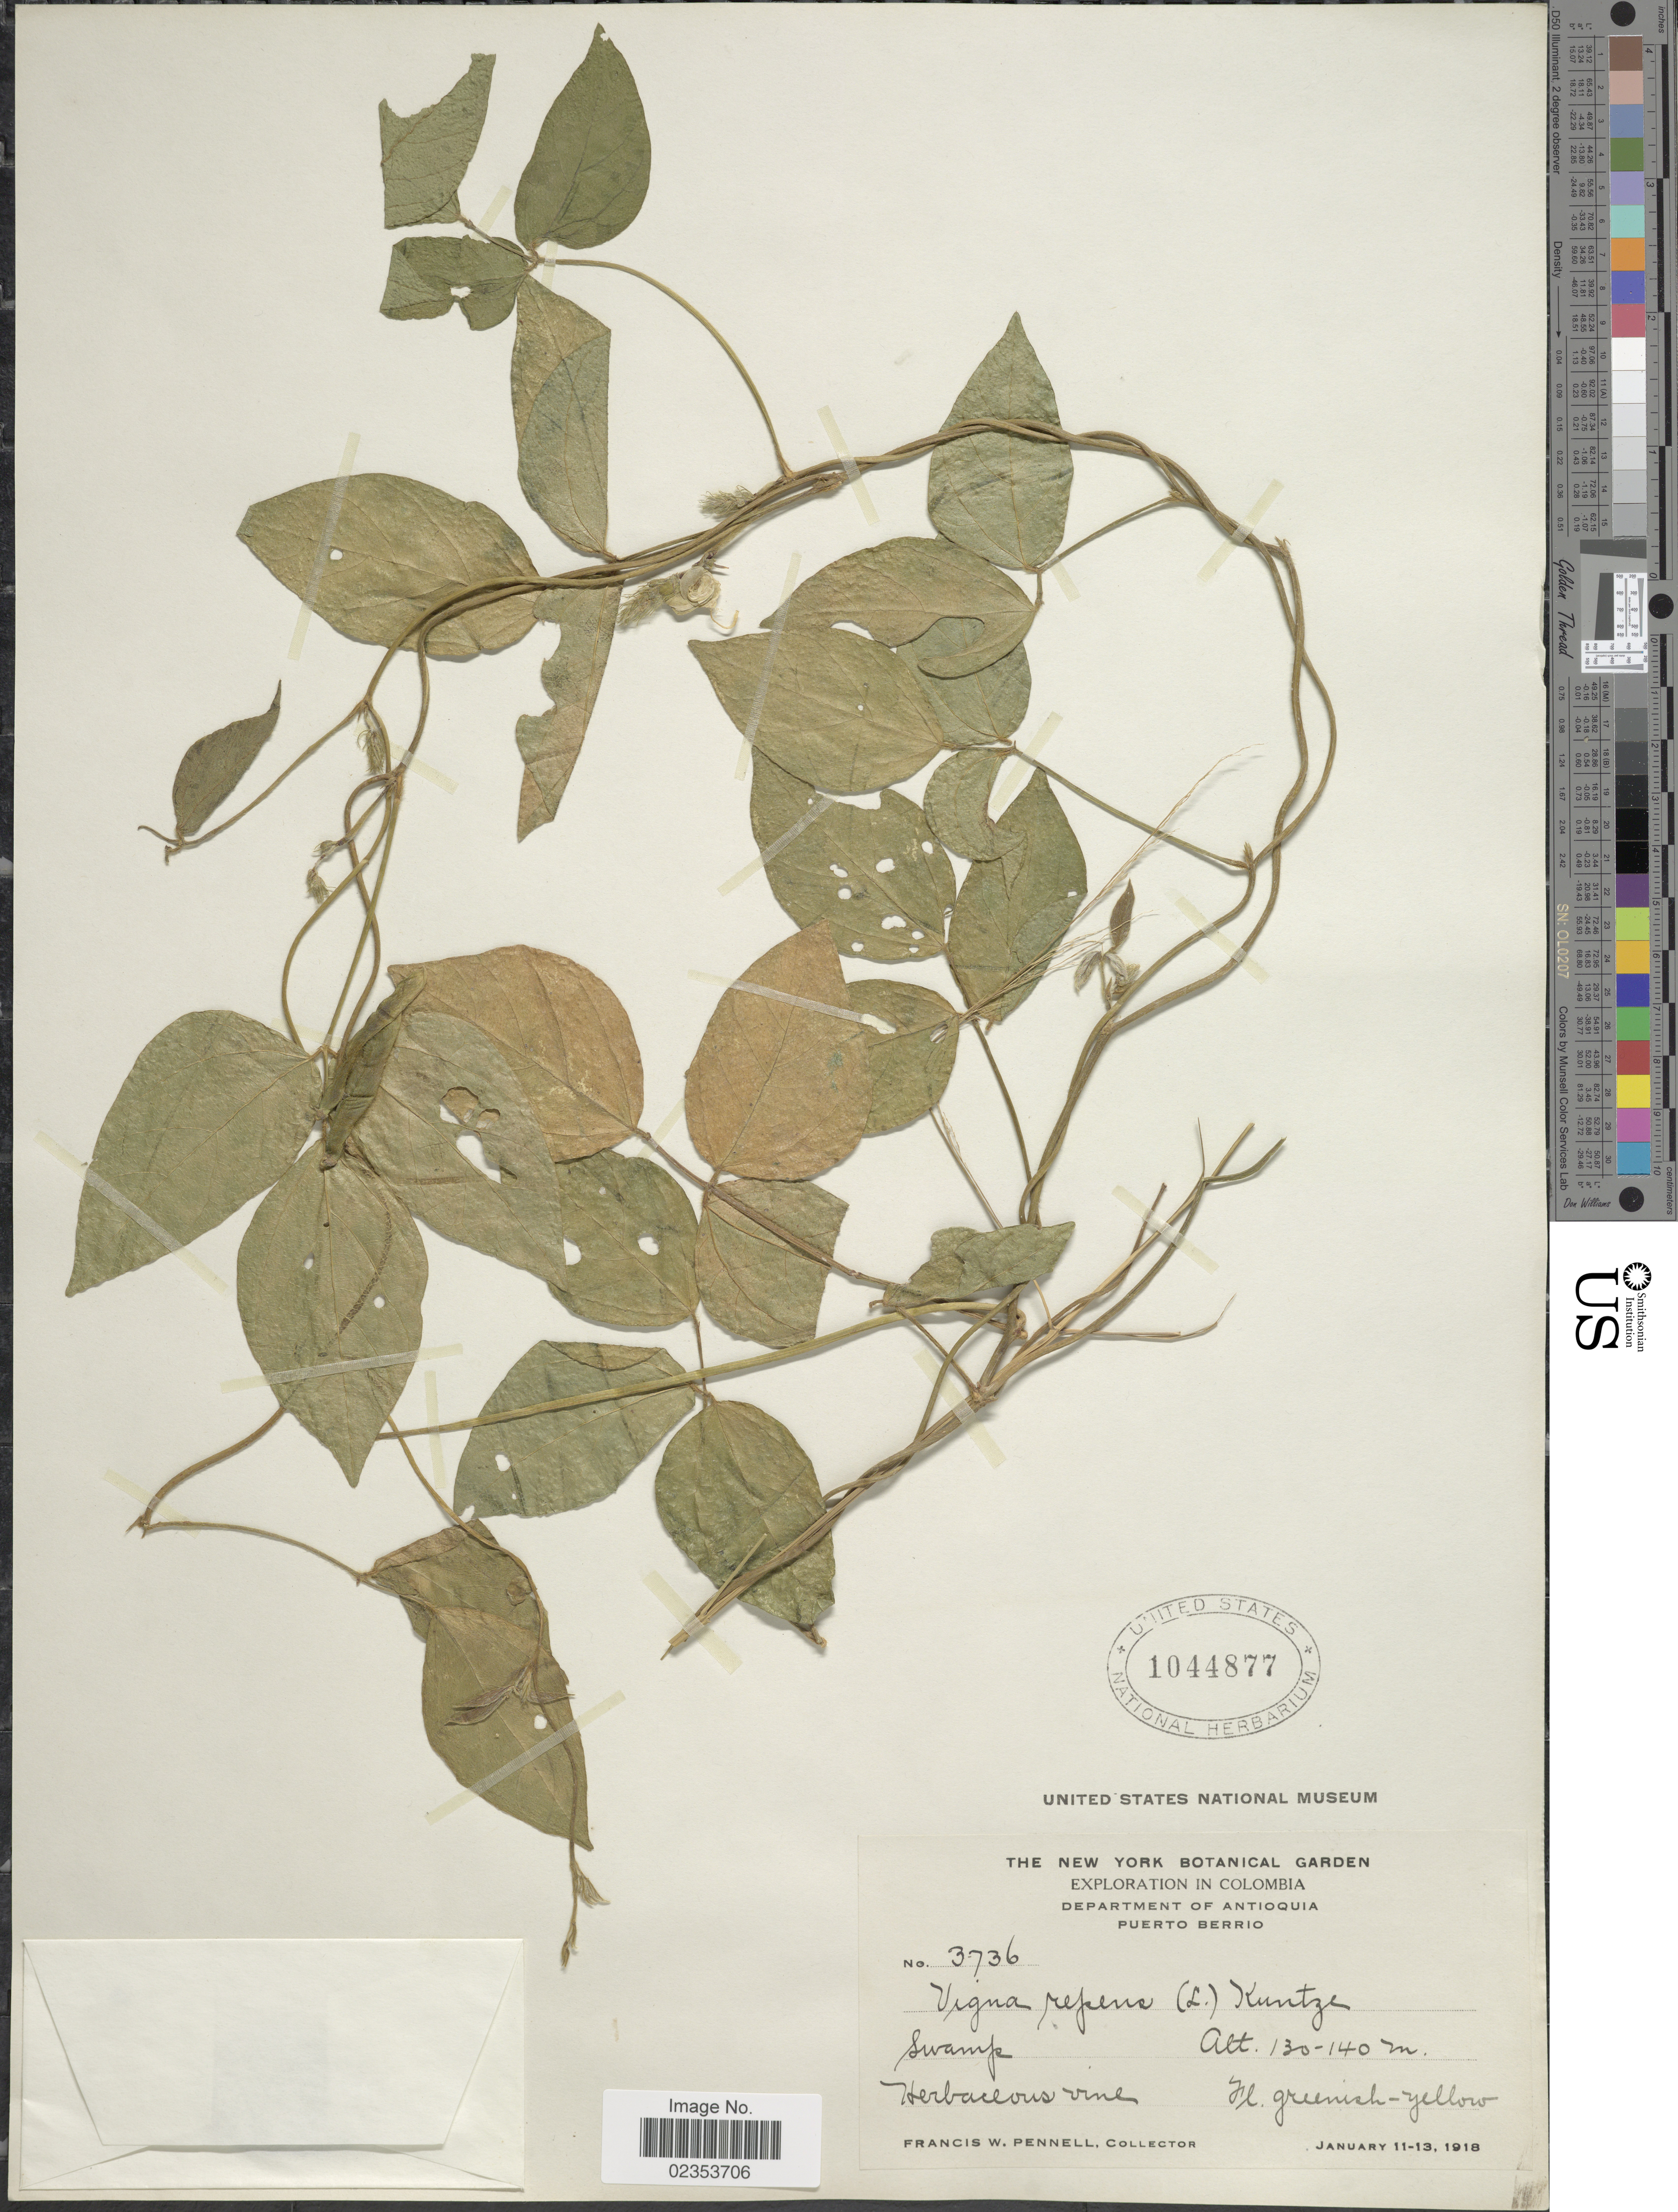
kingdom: Plantae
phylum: Tracheophyta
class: Magnoliopsida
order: Fabales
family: Fabaceae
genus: Vigna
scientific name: Vigna luteola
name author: (Jacq.) Benth.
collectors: F. W. Pennell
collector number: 3736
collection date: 1918-01-11/1918-01-13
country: Colombia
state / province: Antioquia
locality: Department of Antioquia. Puerto Berrio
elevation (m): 130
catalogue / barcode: US 1044877